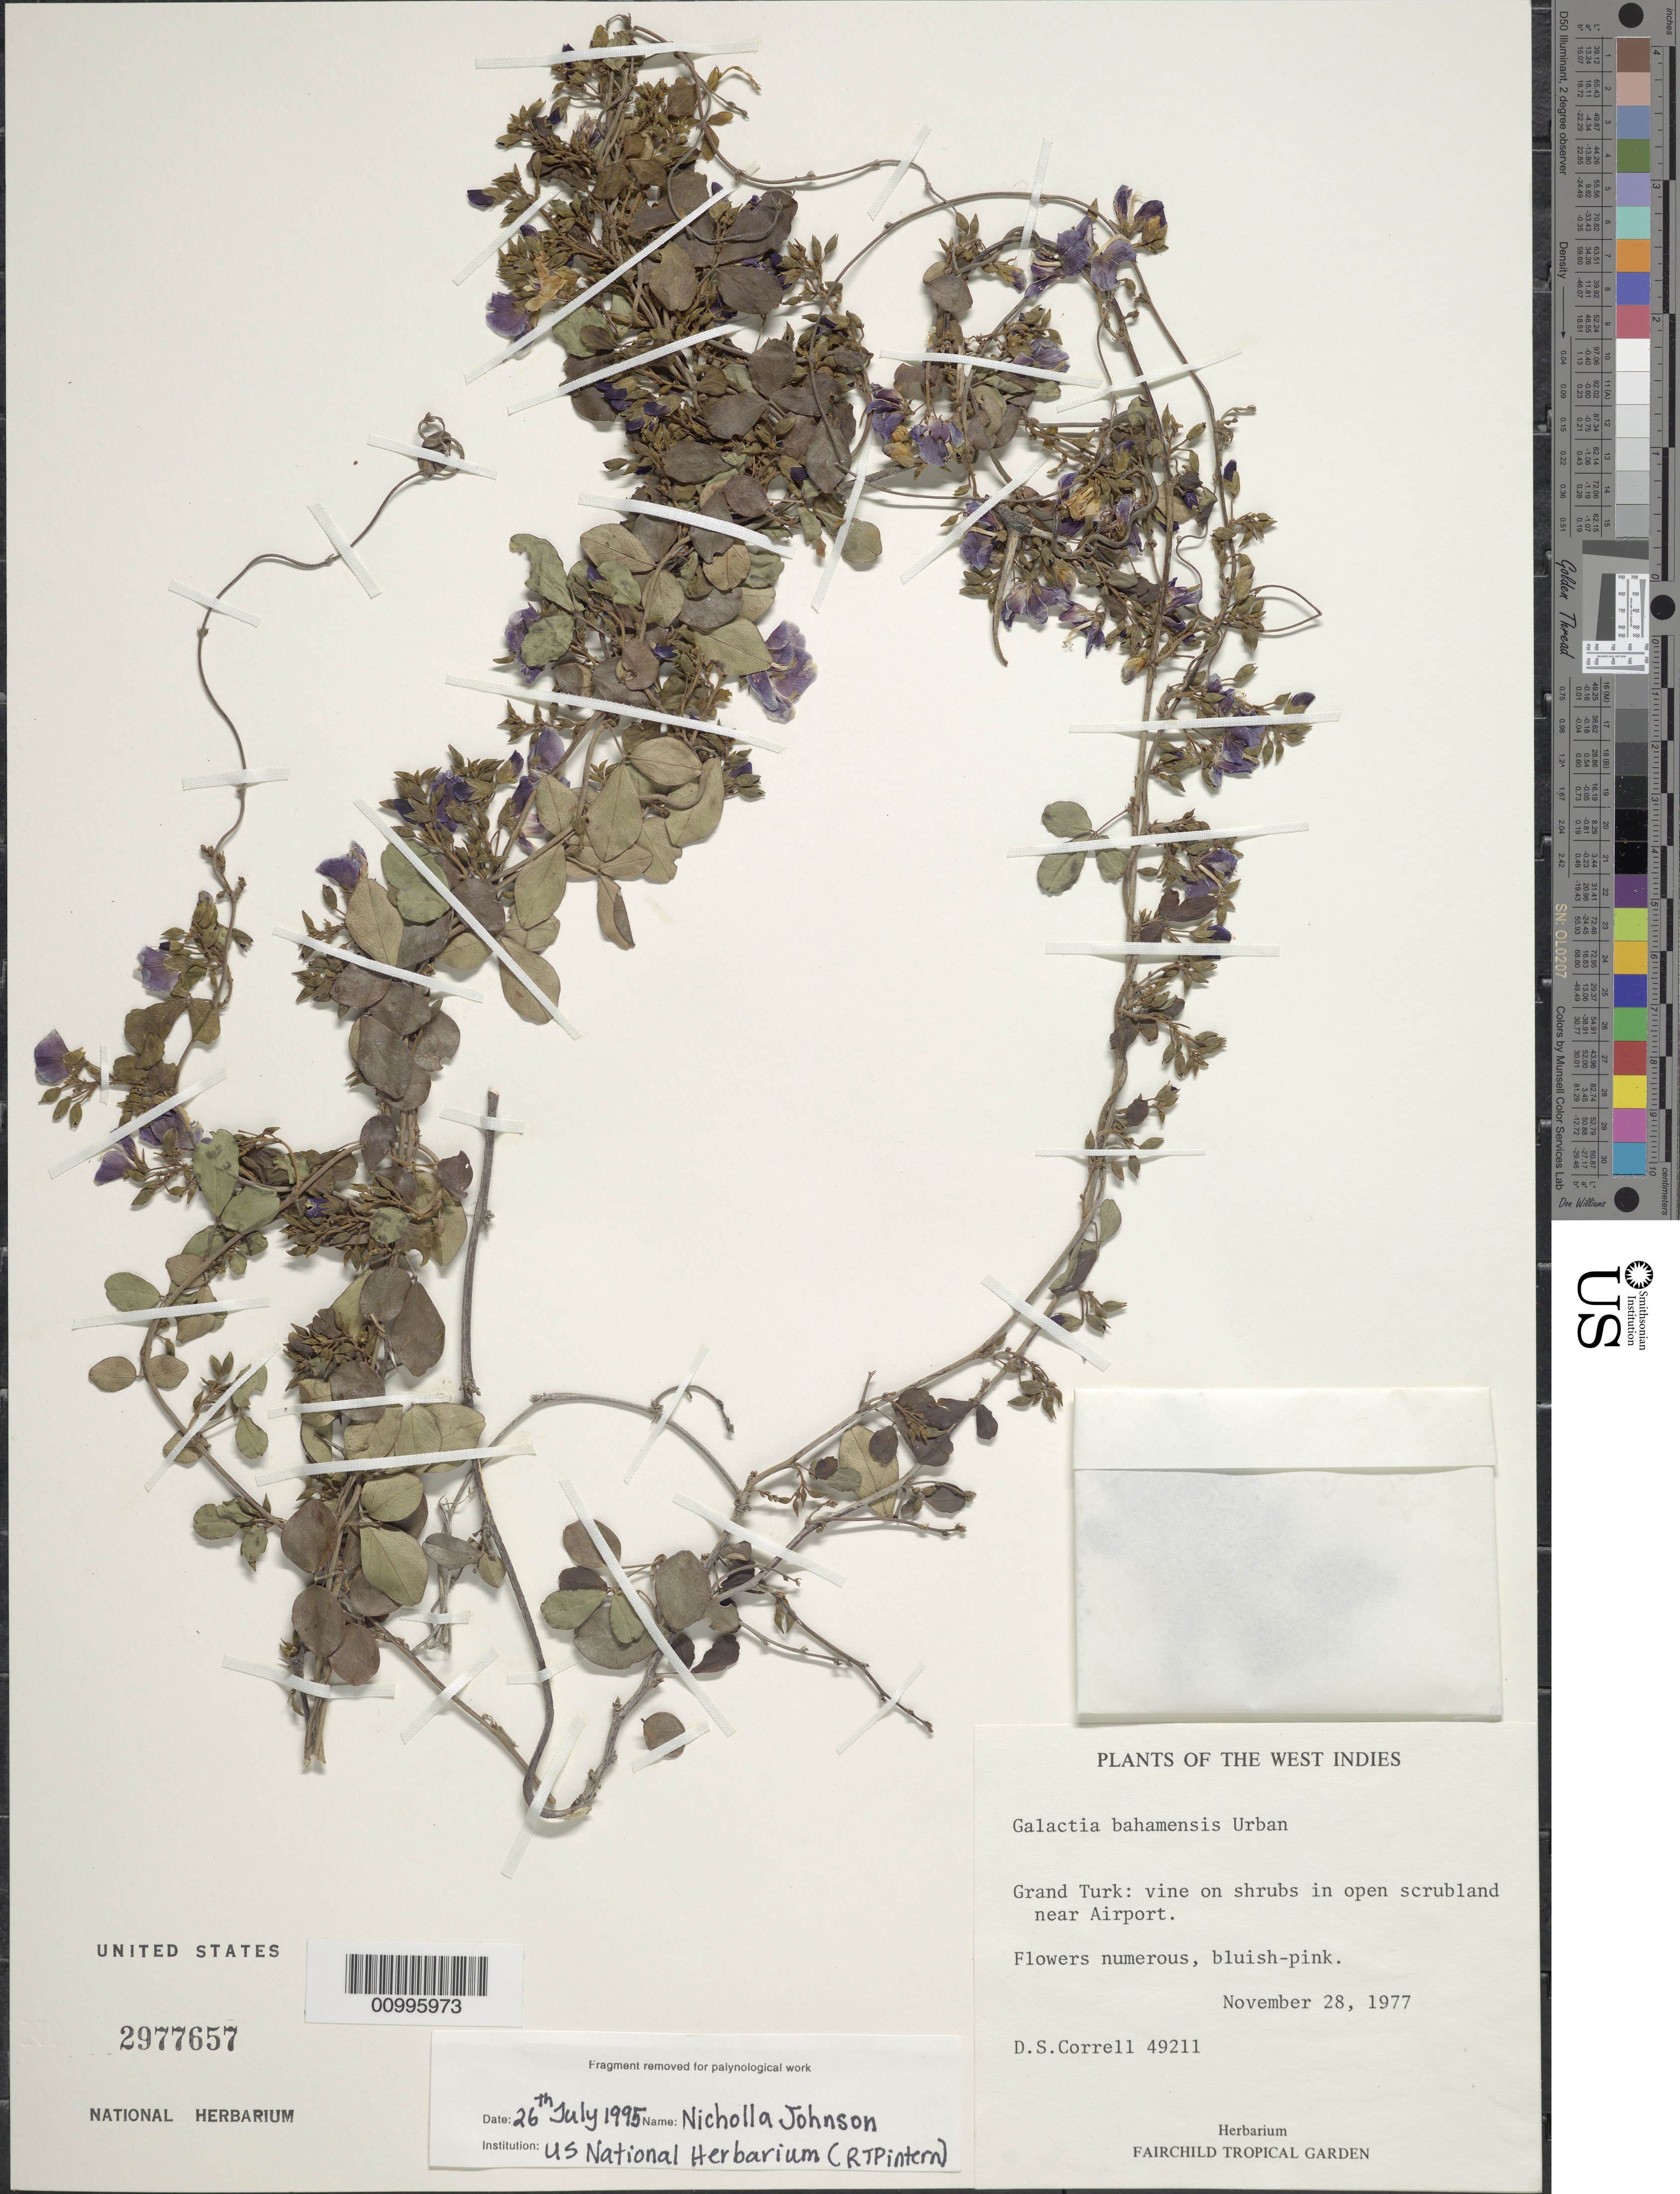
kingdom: Plantae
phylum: Tracheophyta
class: Magnoliopsida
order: Fabales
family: Fabaceae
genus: Galactia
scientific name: Galactia bahamensis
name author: Urb.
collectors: D. S. Correll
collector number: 49211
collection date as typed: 28 Nov 1977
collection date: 1977-11-28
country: Turks and Caicos Islands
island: Grand Turk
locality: Vine on shrubs in open scrubland near airport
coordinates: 0 N, 0 E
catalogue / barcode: US 2977657